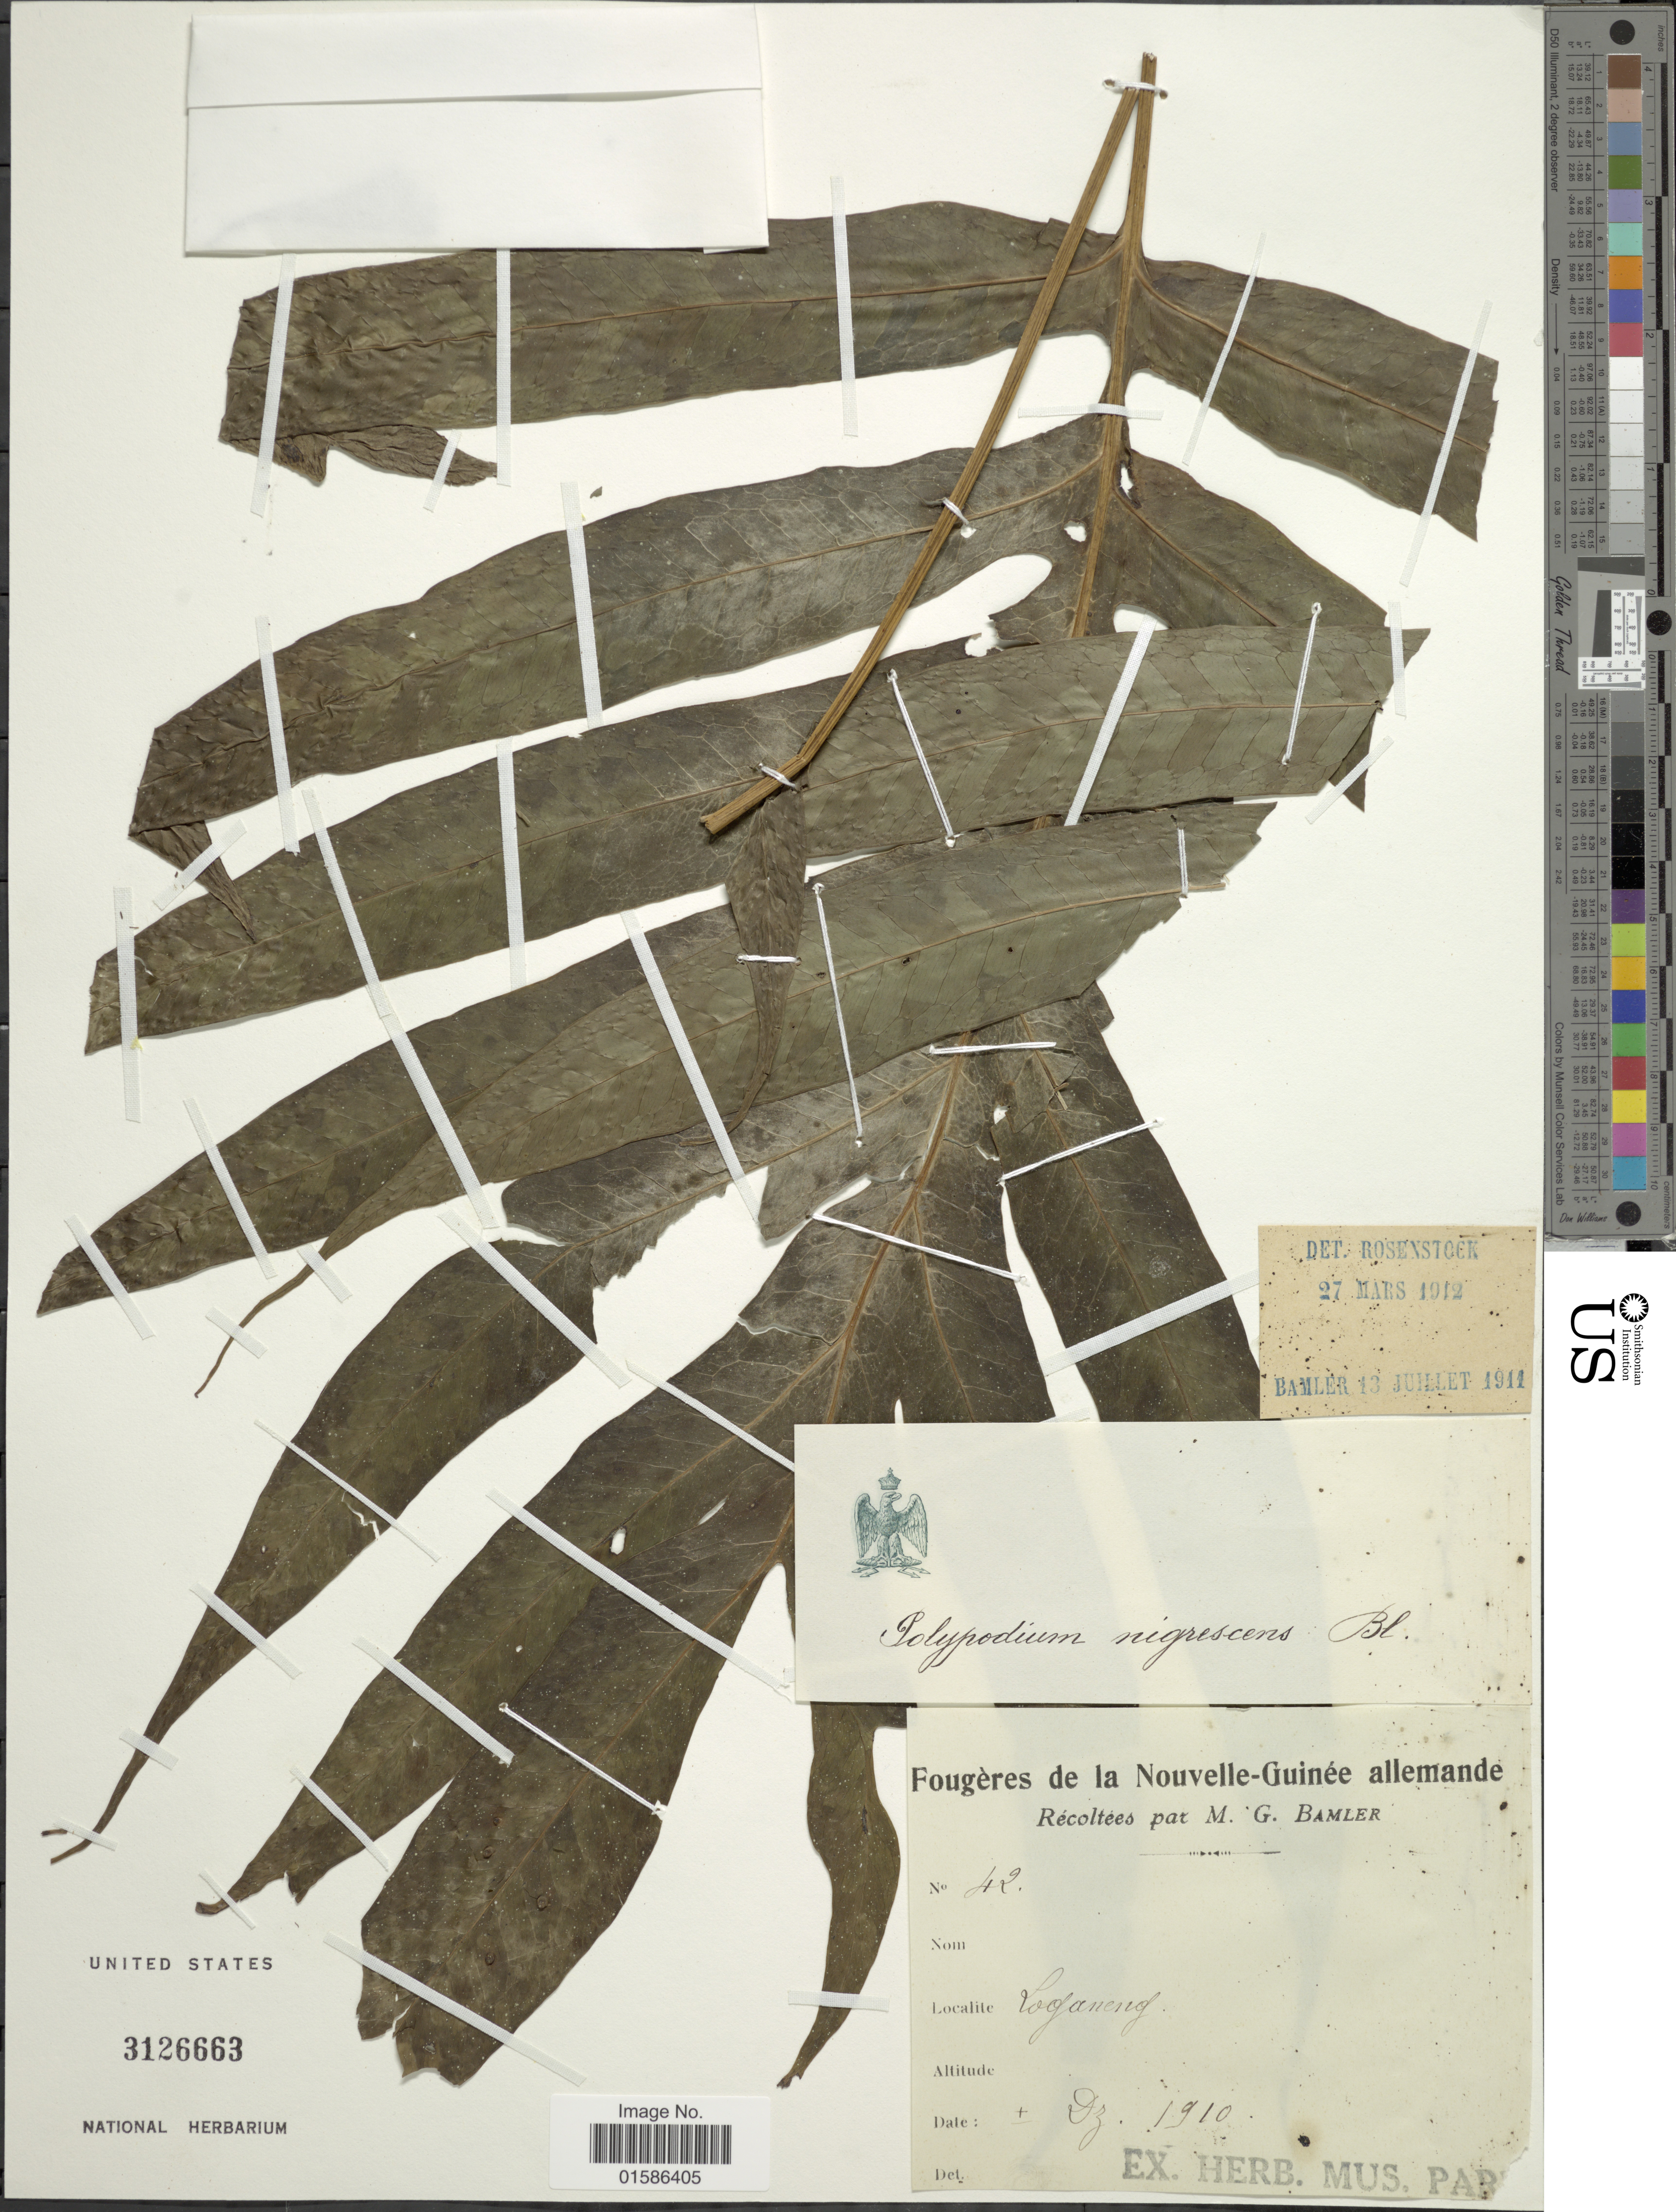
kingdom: Plantae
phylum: Tracheophyta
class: Polypodiopsida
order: Polypodiales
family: Polypodiaceae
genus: Microsorum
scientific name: Microsorum membranifolium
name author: (R. Br.) Ching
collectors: G. Bamler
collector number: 42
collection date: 1910-12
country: Papua New Guinea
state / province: Morobe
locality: Loganeng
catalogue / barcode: US 3126663